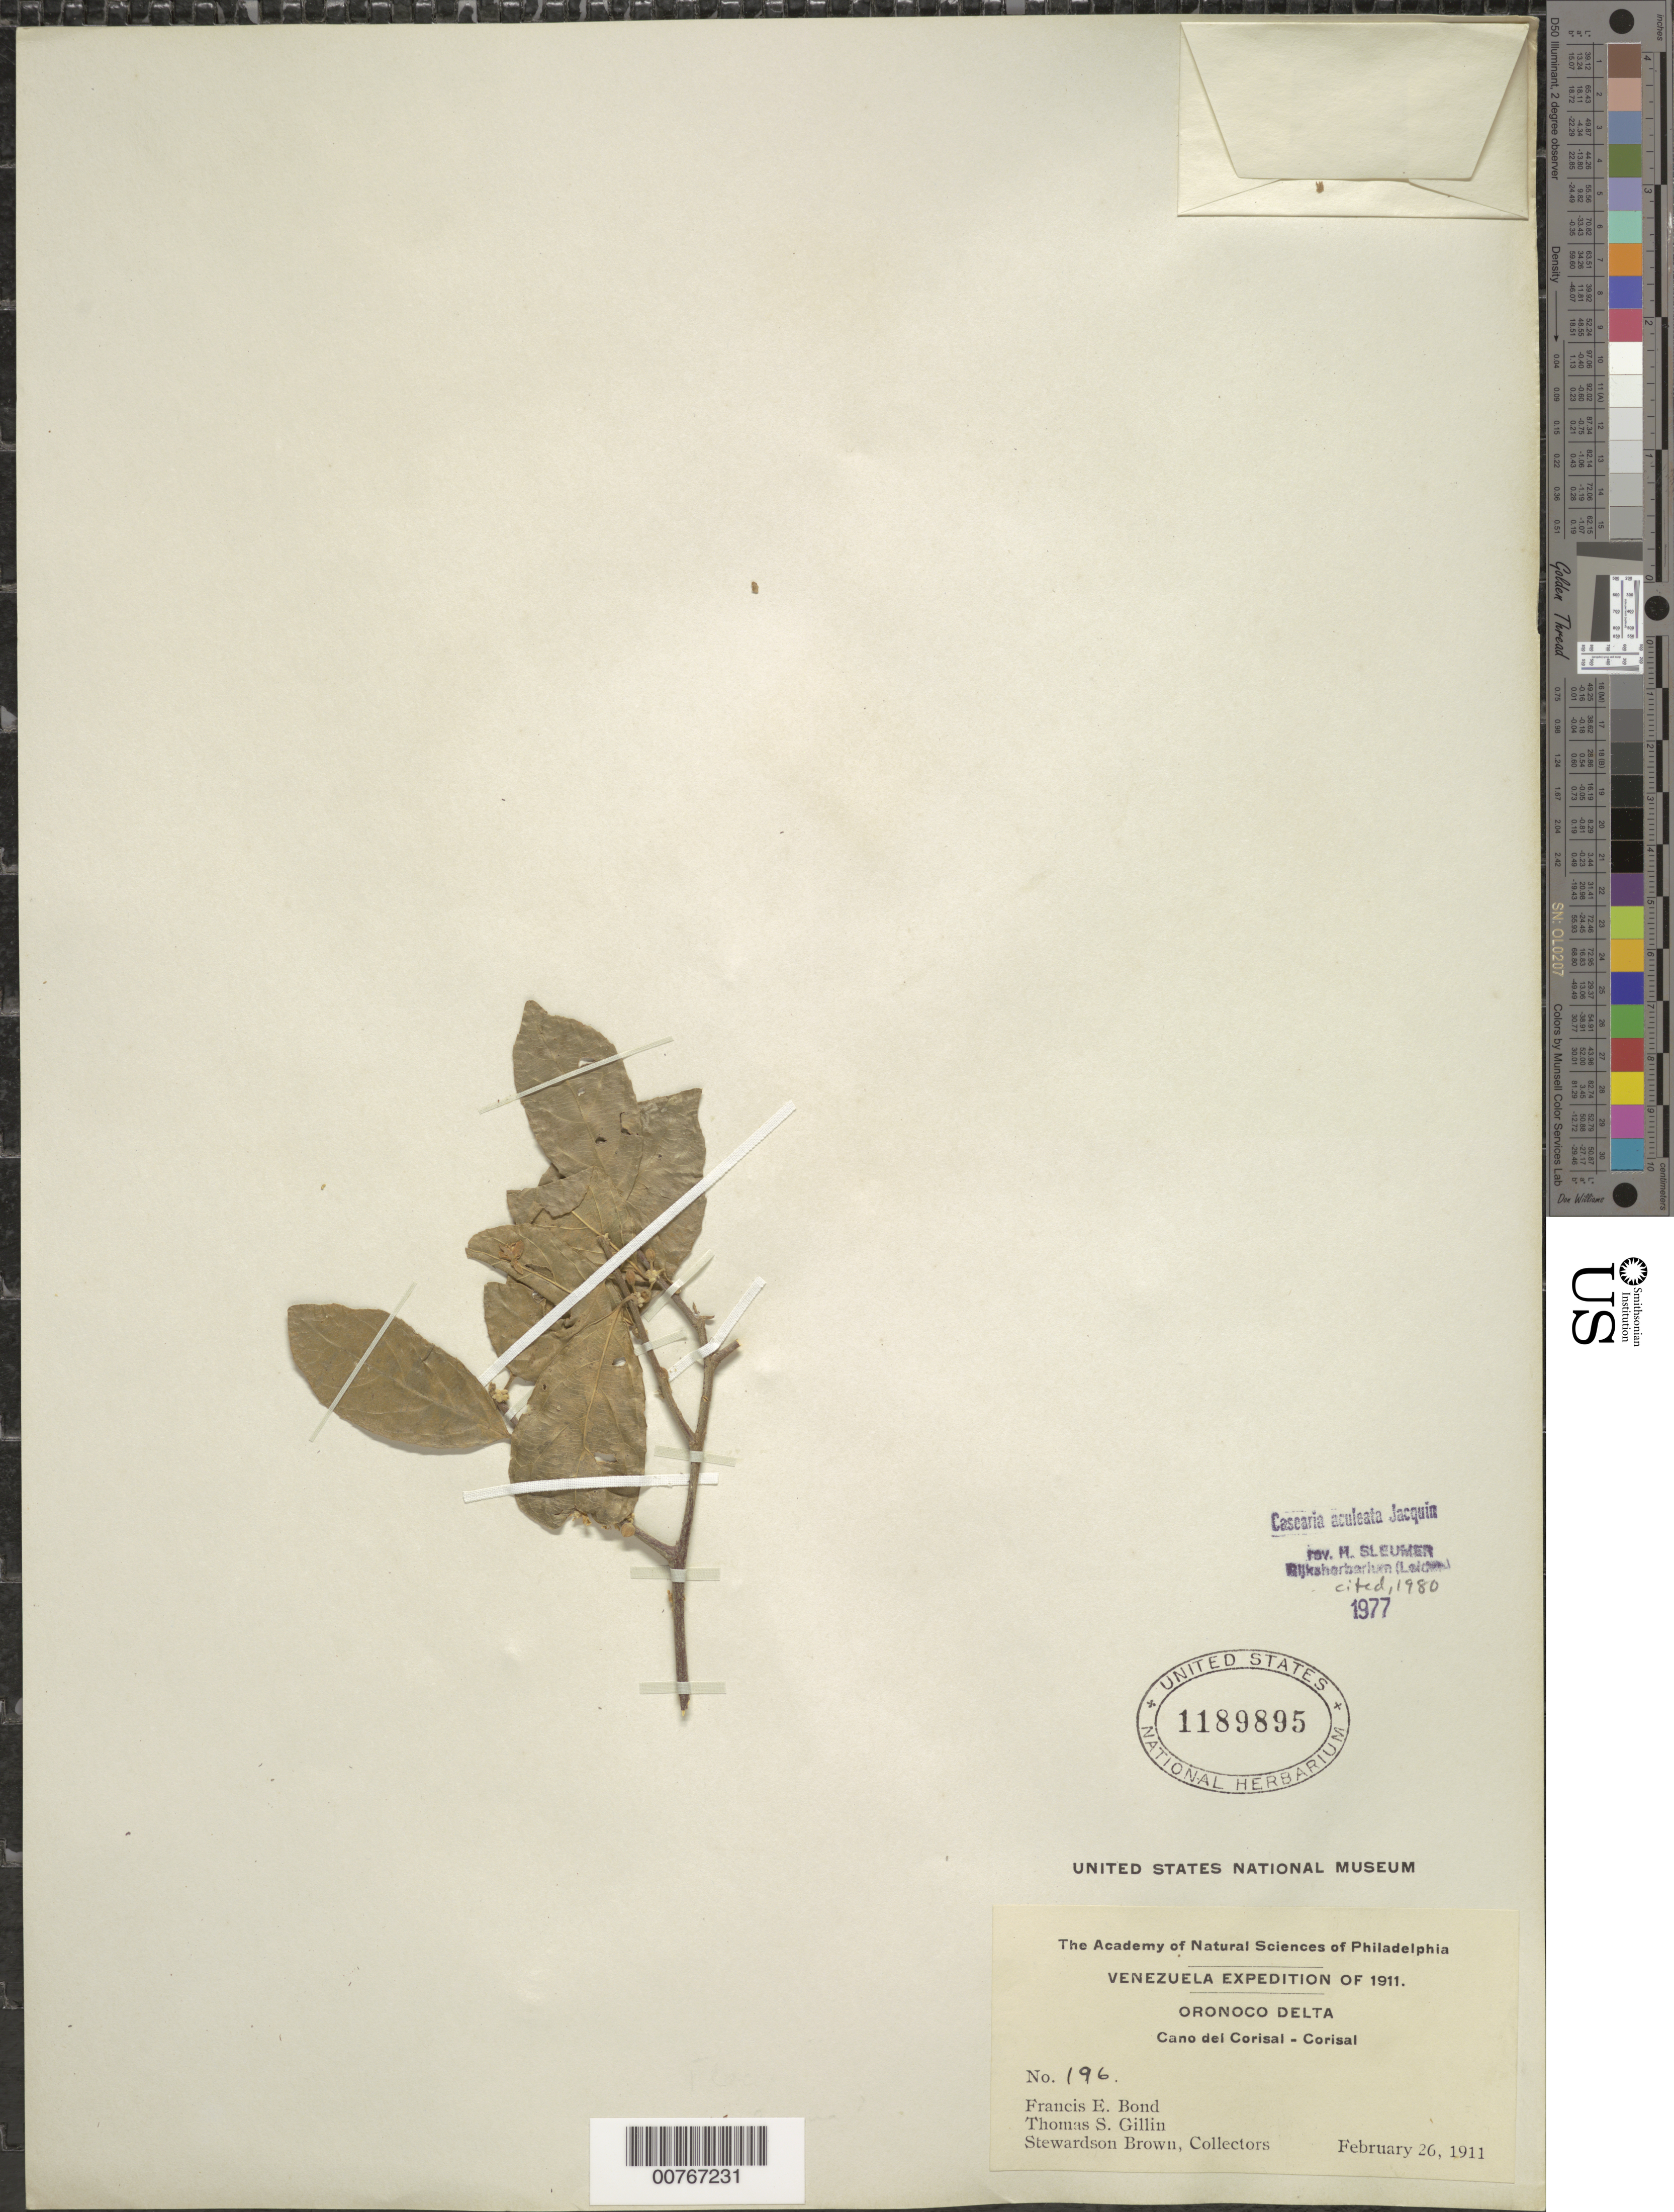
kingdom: Plantae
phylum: Tracheophyta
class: Magnoliopsida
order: Malpighiales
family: Salicaceae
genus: Casearia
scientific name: Casearia aculeata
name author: Jacq.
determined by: Sleumer, H. O.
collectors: F. Bond, T. Gillin & S. Brown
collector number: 196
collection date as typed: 26-28 February 1911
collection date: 1911-02-26/1911-02-28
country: Venezuela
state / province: Monagas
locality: Corozal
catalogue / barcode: US 1189895